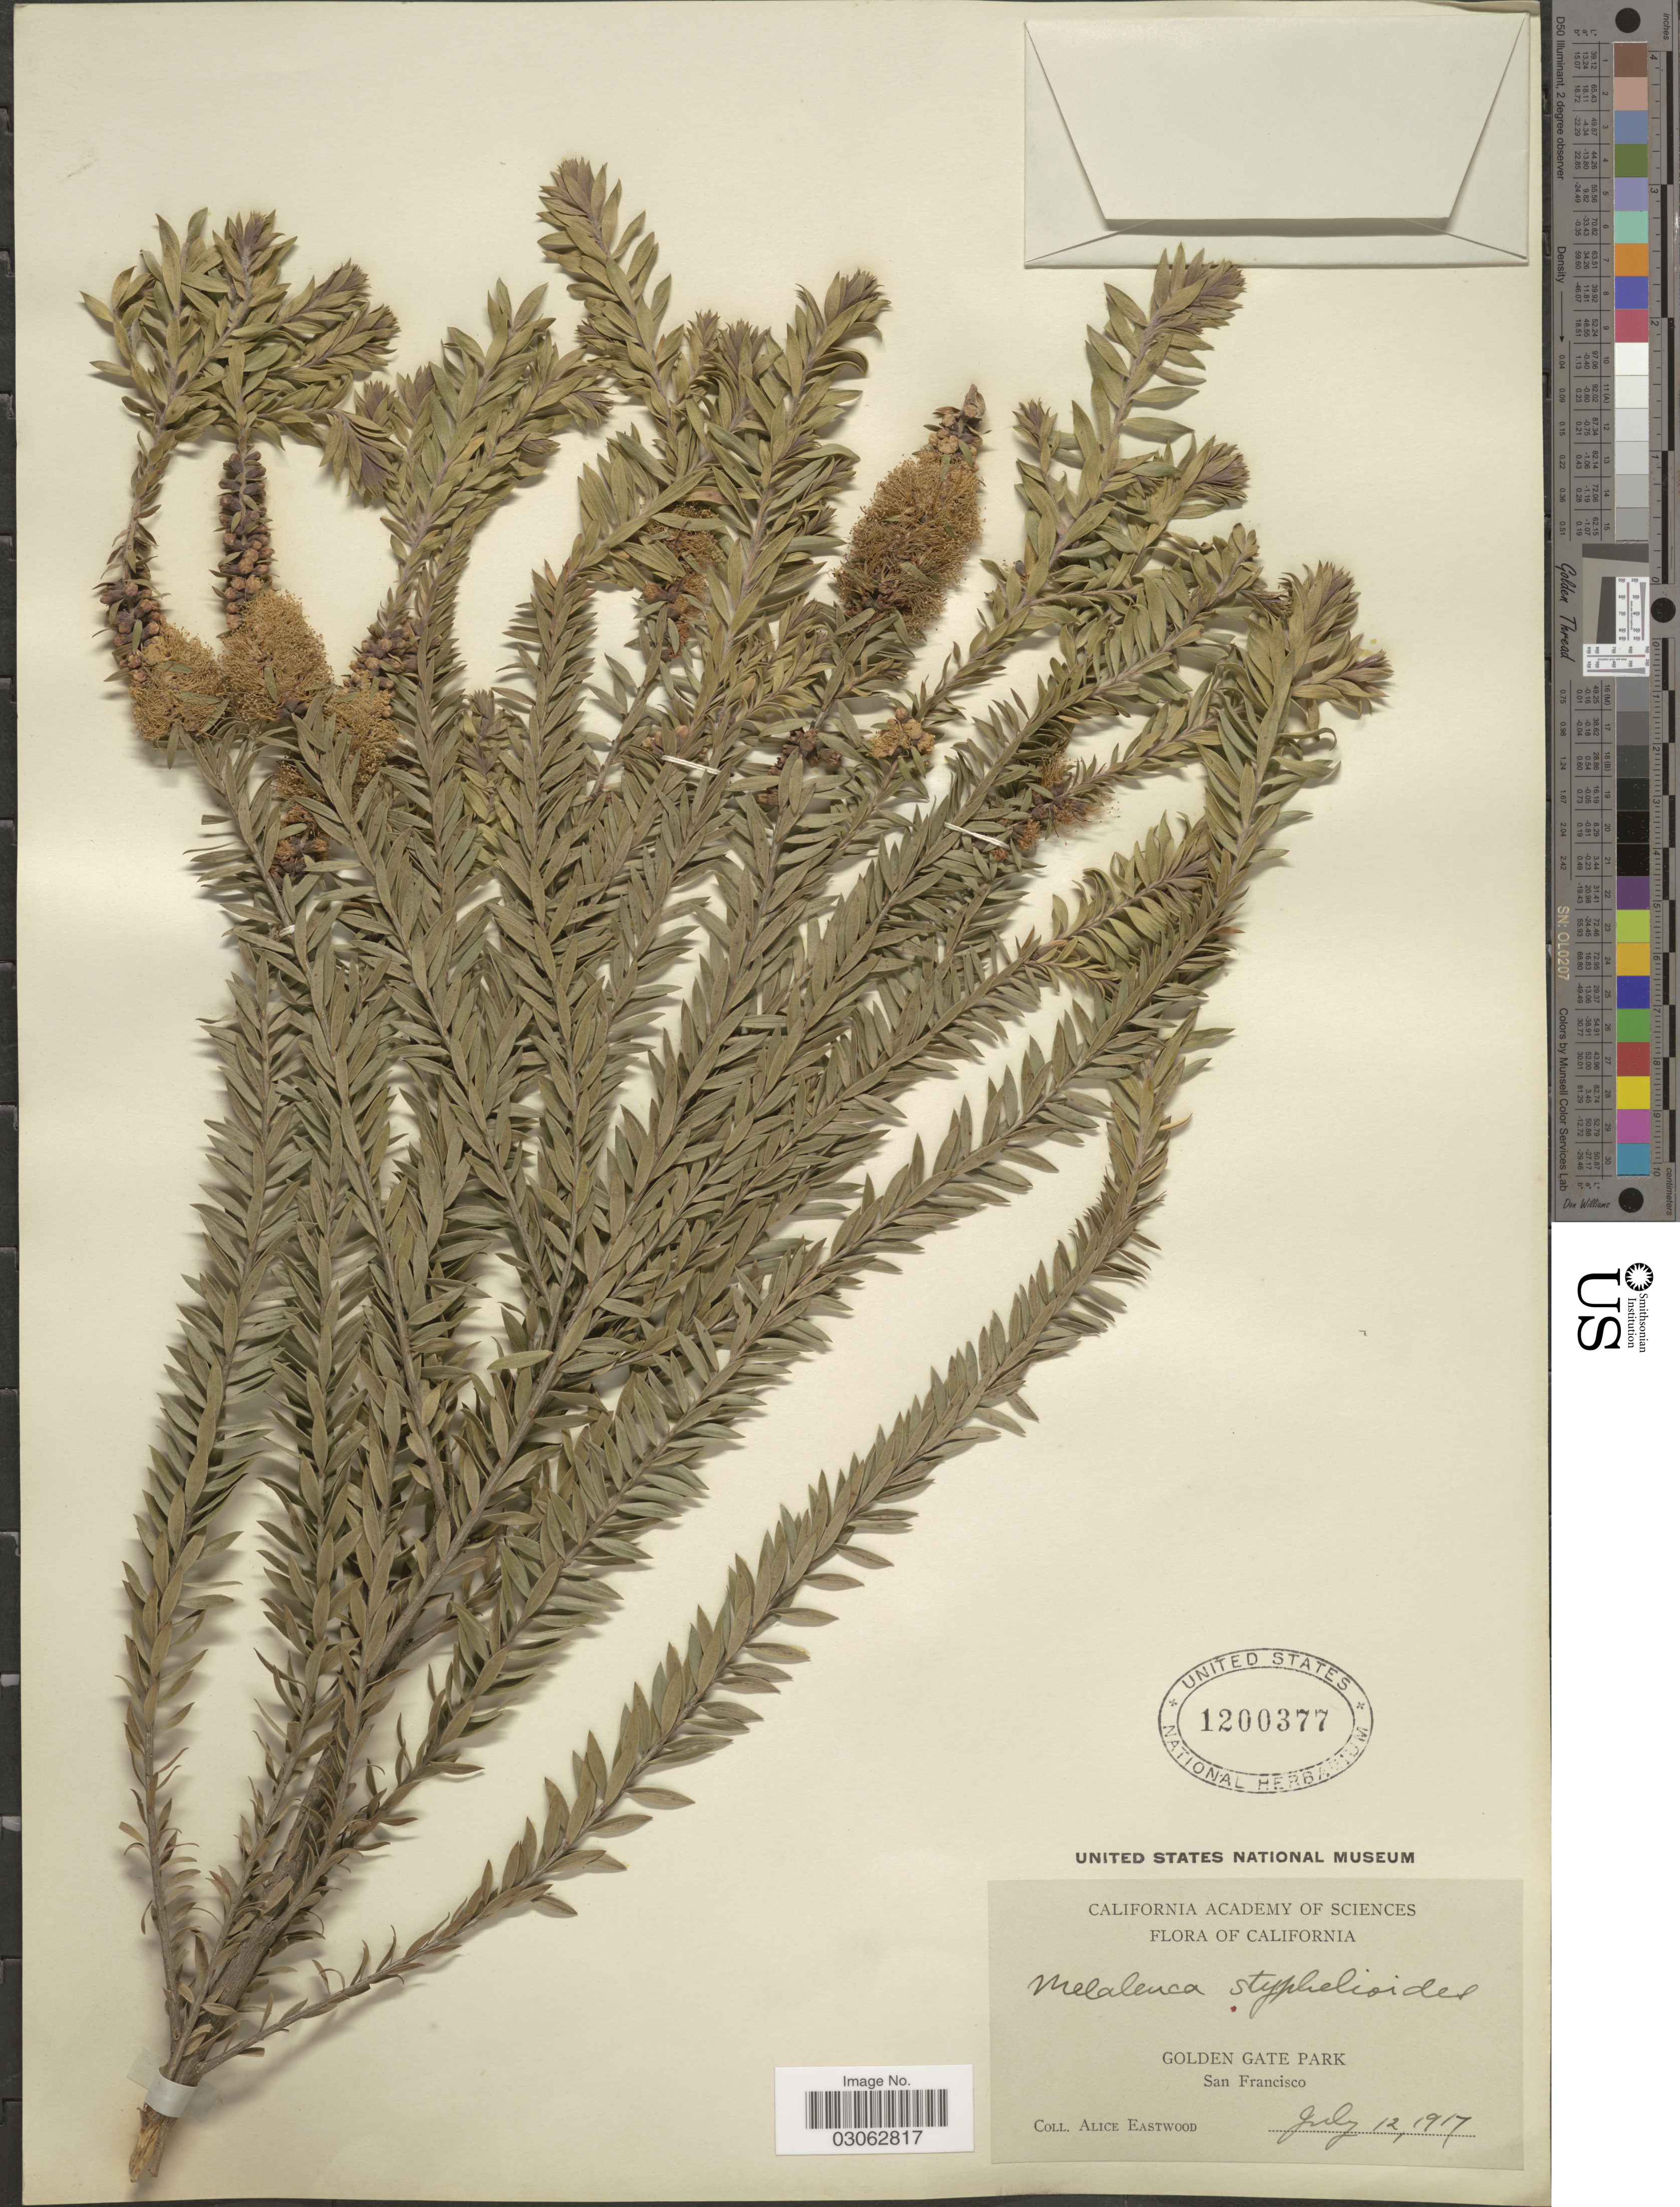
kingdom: Plantae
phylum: Tracheophyta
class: Magnoliopsida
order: Myrtales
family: Myrtaceae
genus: Melaleuca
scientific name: Melaleuca styphelioides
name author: Sm.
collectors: A. Eastwood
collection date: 1917-07-12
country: United States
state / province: California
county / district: San Francisco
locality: Golden Gate Park. San Francisco.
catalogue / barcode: US 1200377